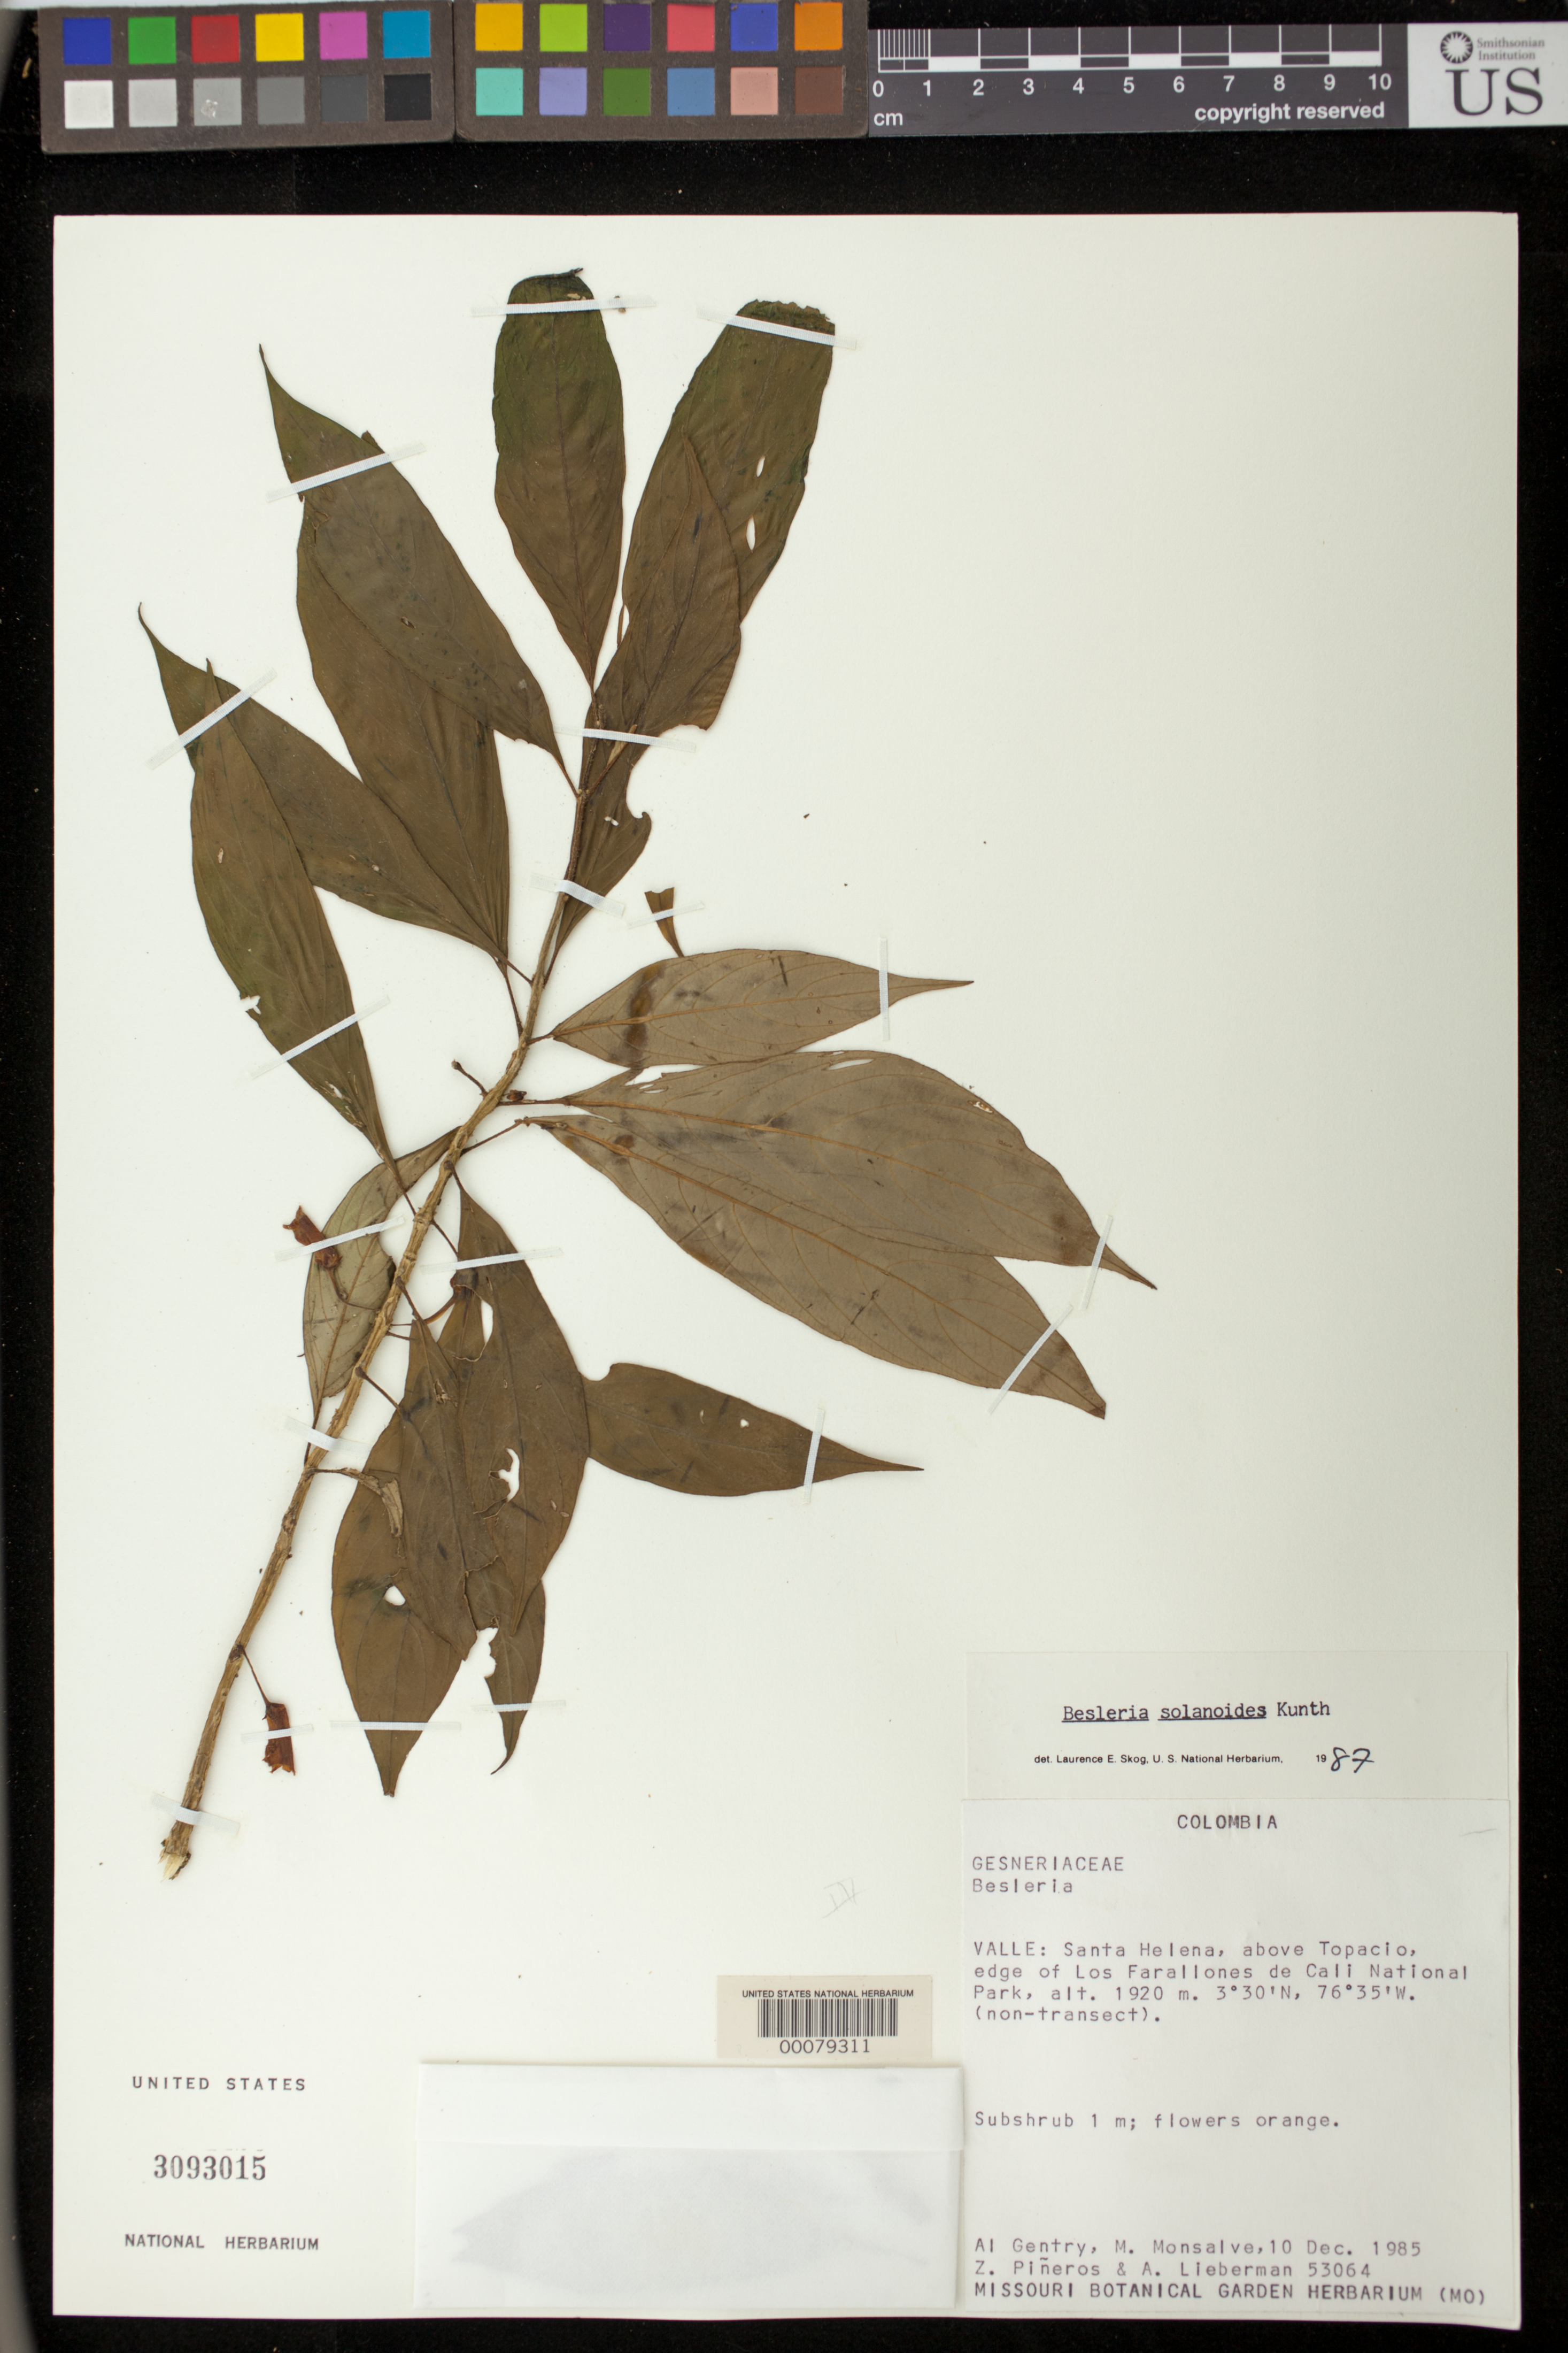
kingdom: Plantae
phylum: Tracheophyta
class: Magnoliopsida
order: Lamiales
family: Gesneriaceae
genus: Besleria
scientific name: Besleria solanoides var. solanoides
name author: Kunth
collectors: A. H. Gentry, M. Monsalve, Z. Piñeros & A. Lieberman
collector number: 53064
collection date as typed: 10 Dec 1985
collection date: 1985-12-10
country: Colombia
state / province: Valle del Cauca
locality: Santa Helena, above Topacio, edge of Los Farallones de Cali National Park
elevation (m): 1920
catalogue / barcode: US 3093015